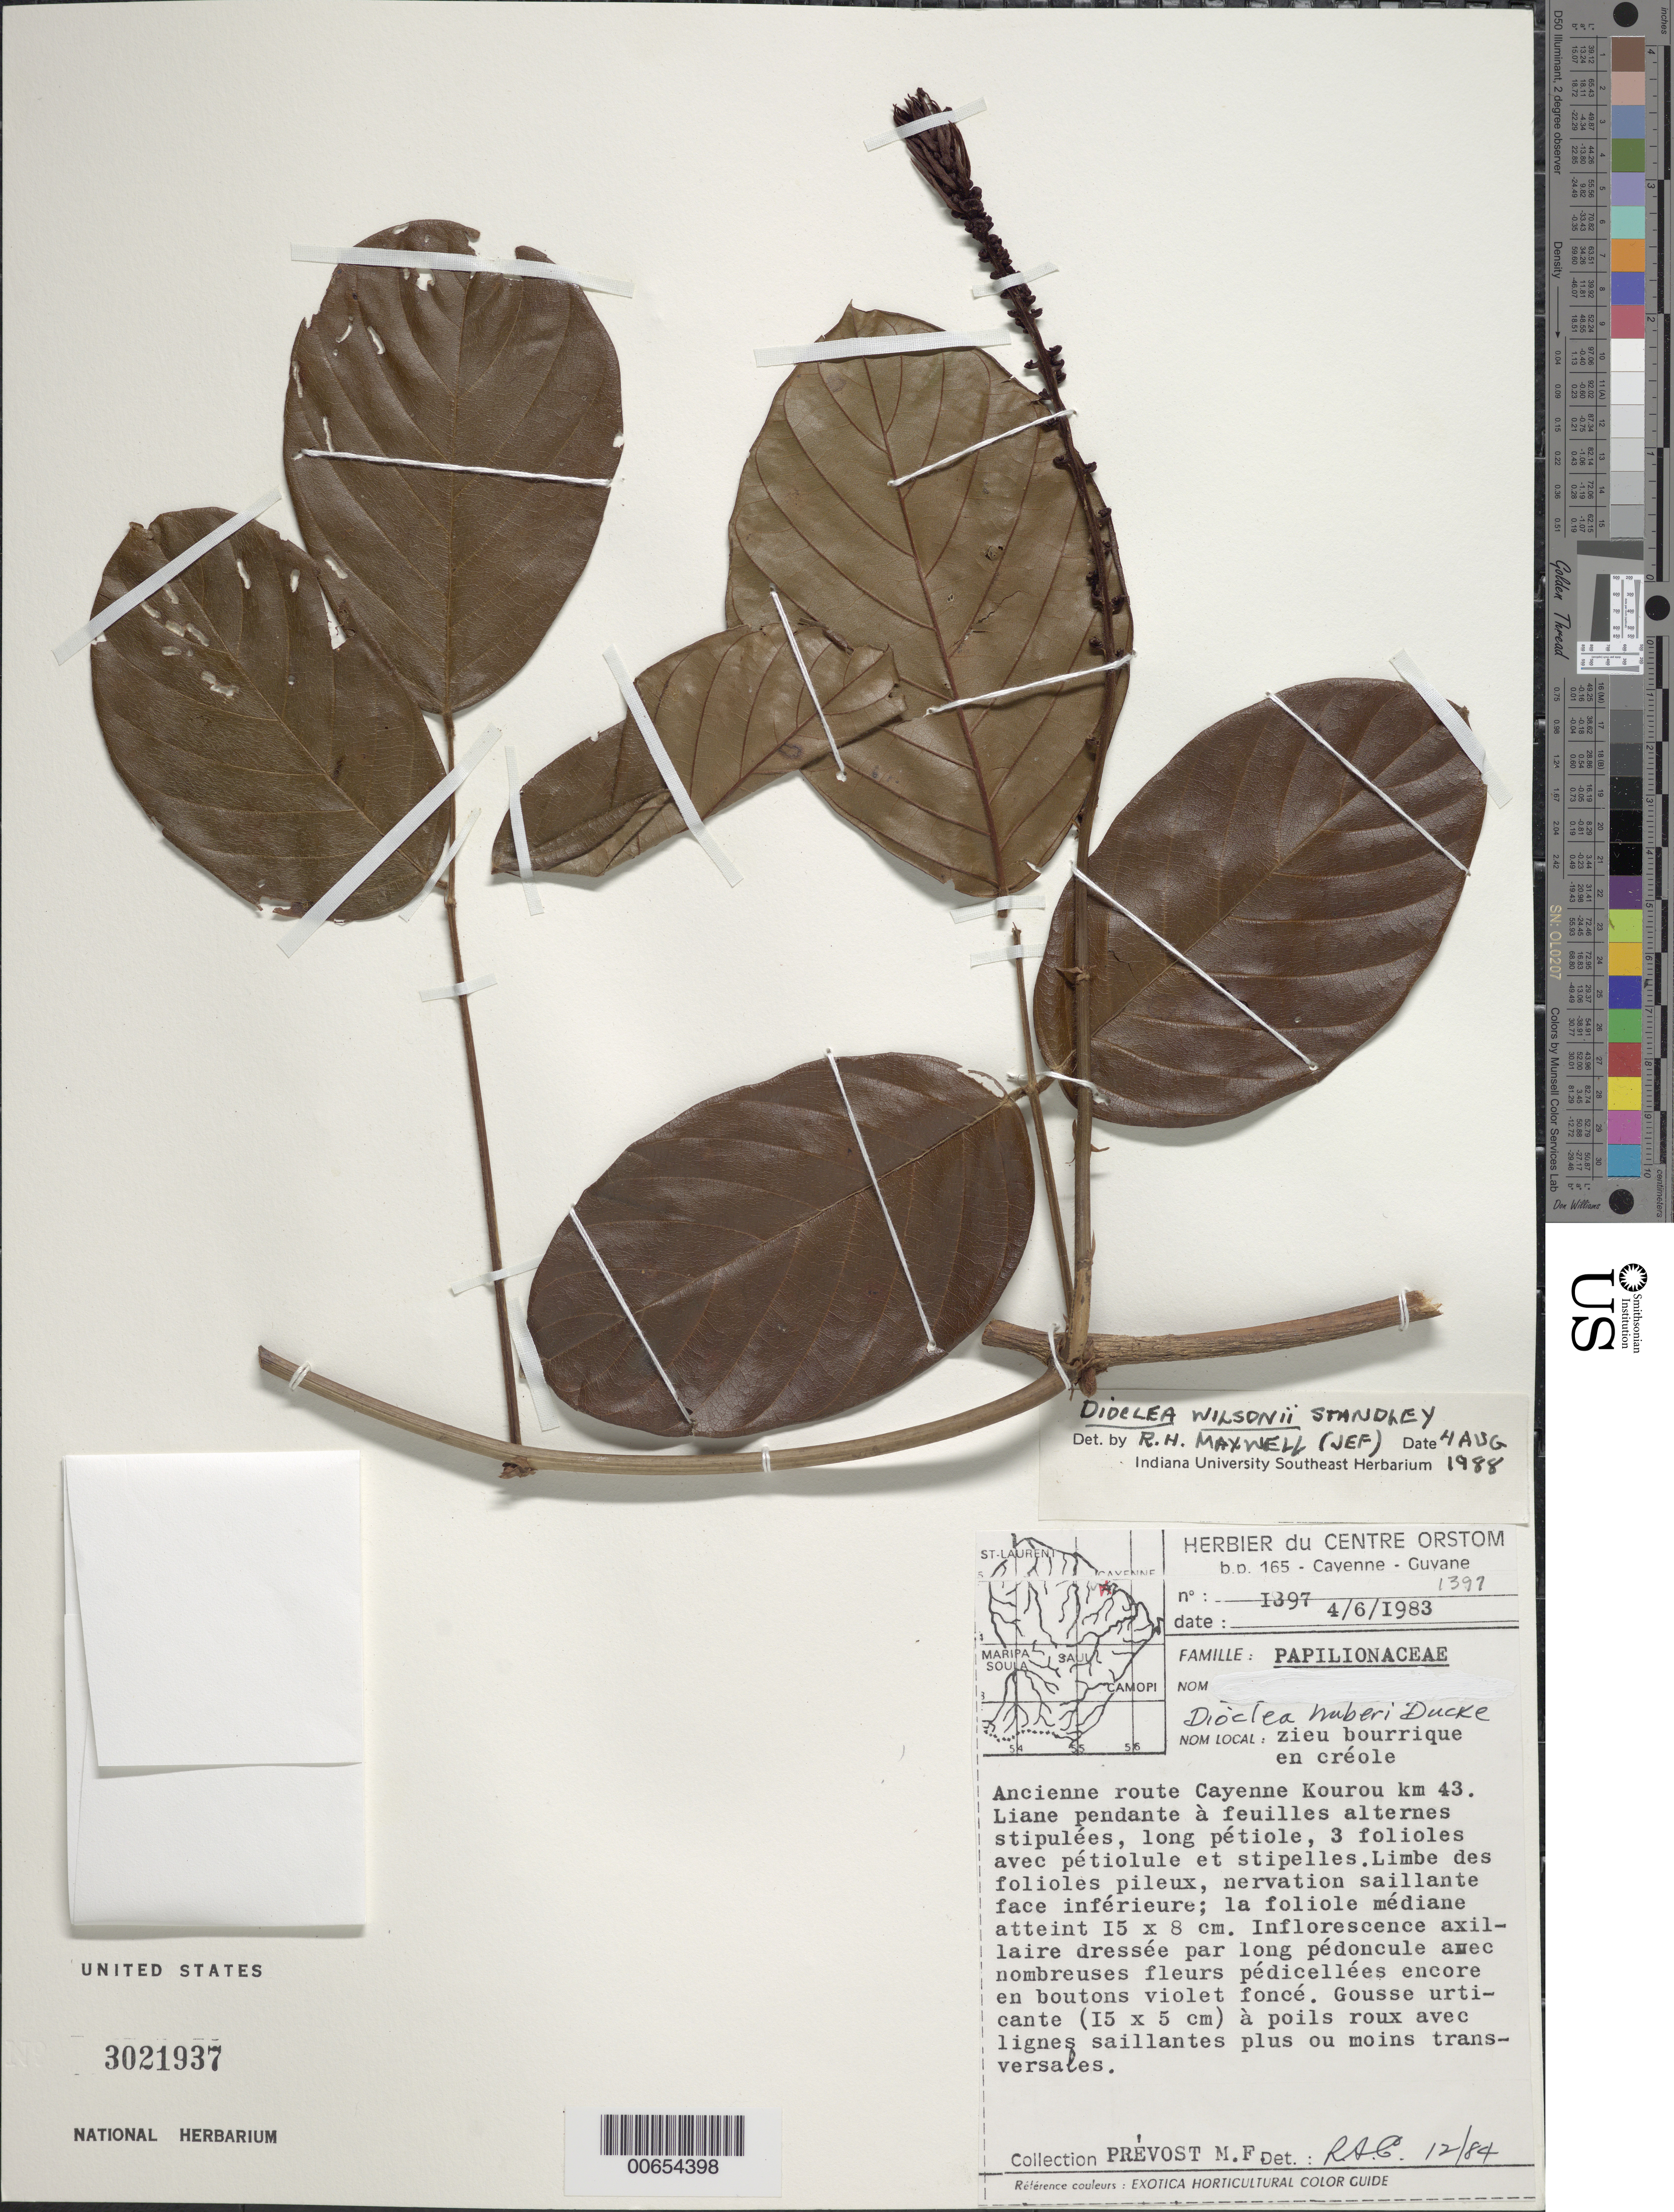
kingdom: Plantae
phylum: Tracheophyta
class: Magnoliopsida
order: Fabales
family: Fabaceae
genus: Macropsychanthus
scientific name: Macropsychanthus wilsonii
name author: (Standl.) L.P. Queiroz & Snak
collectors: M.-F. Prévost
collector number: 1397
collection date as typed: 4-Jun-83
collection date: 1983-06-04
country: French Guiana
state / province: Cayenne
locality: Cayenne-Kourou, km 43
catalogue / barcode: US 3021937